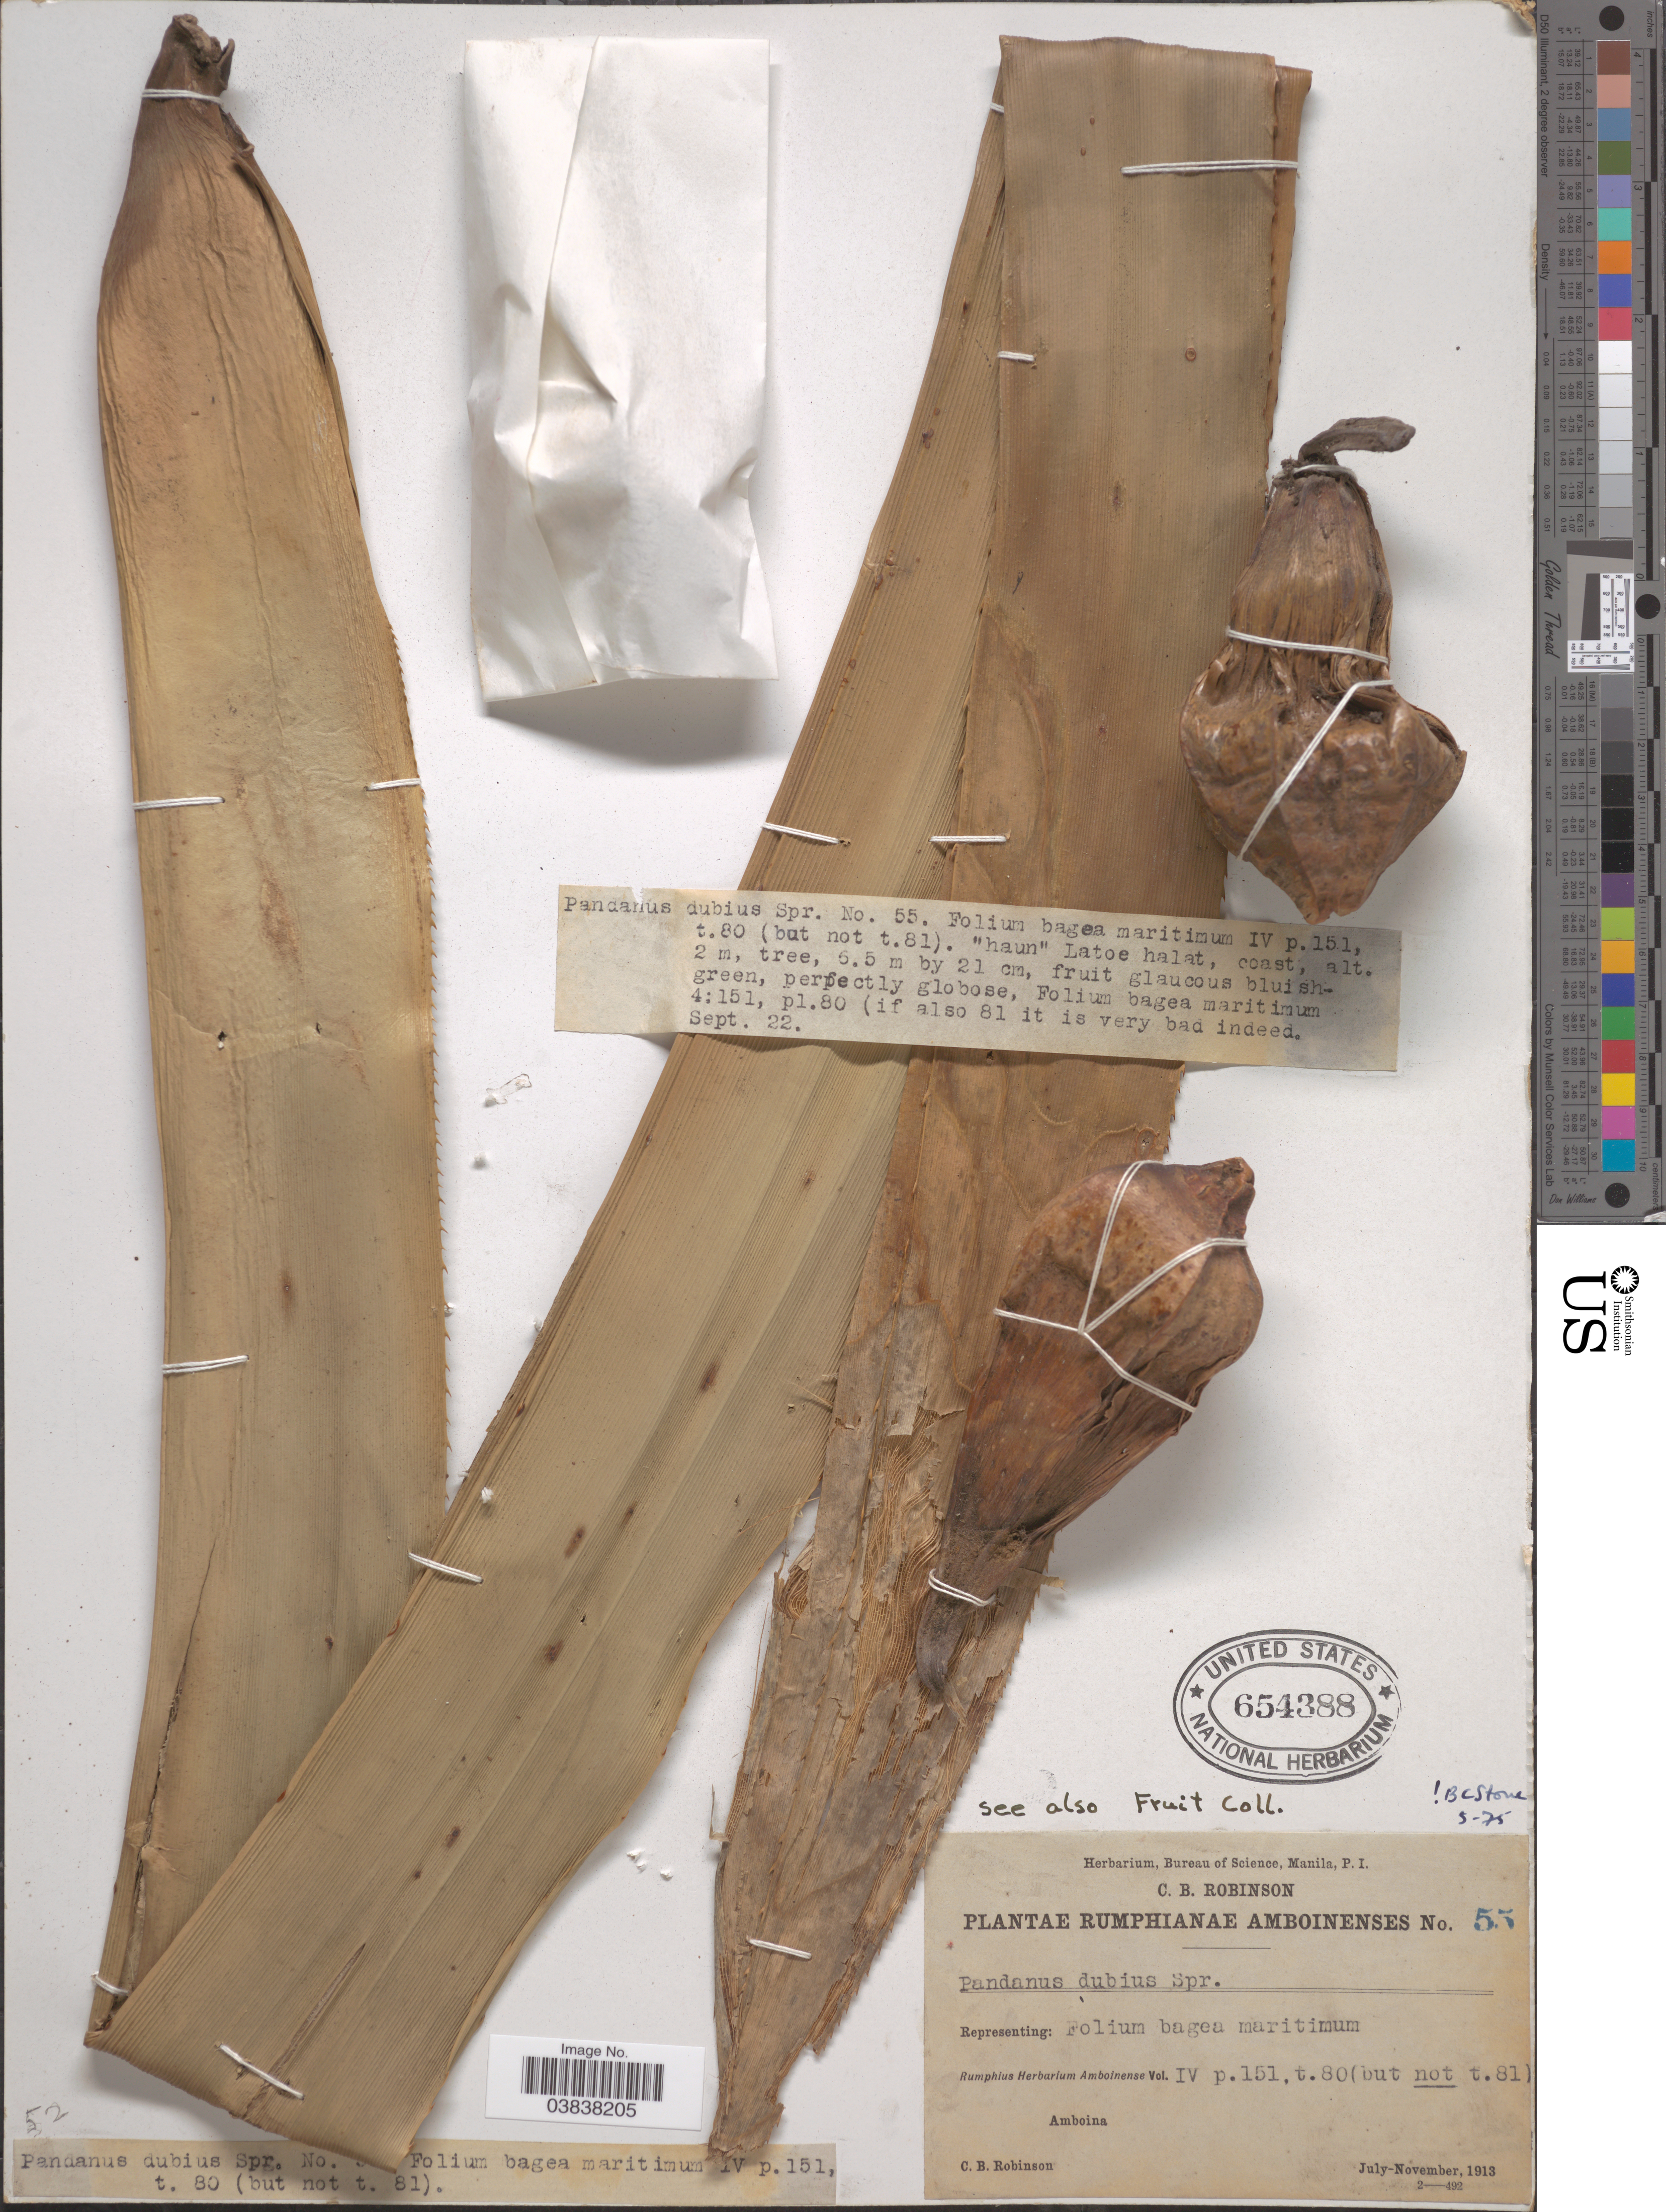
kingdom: Plantae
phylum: Tracheophyta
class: Liliopsida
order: Pandanales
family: Pandanaceae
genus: Pandanus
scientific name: Pandanus dubius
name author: Spreng.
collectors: C. Robinson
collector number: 55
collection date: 1913-09-22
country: Indonesia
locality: Amboina.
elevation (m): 2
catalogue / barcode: US 654388